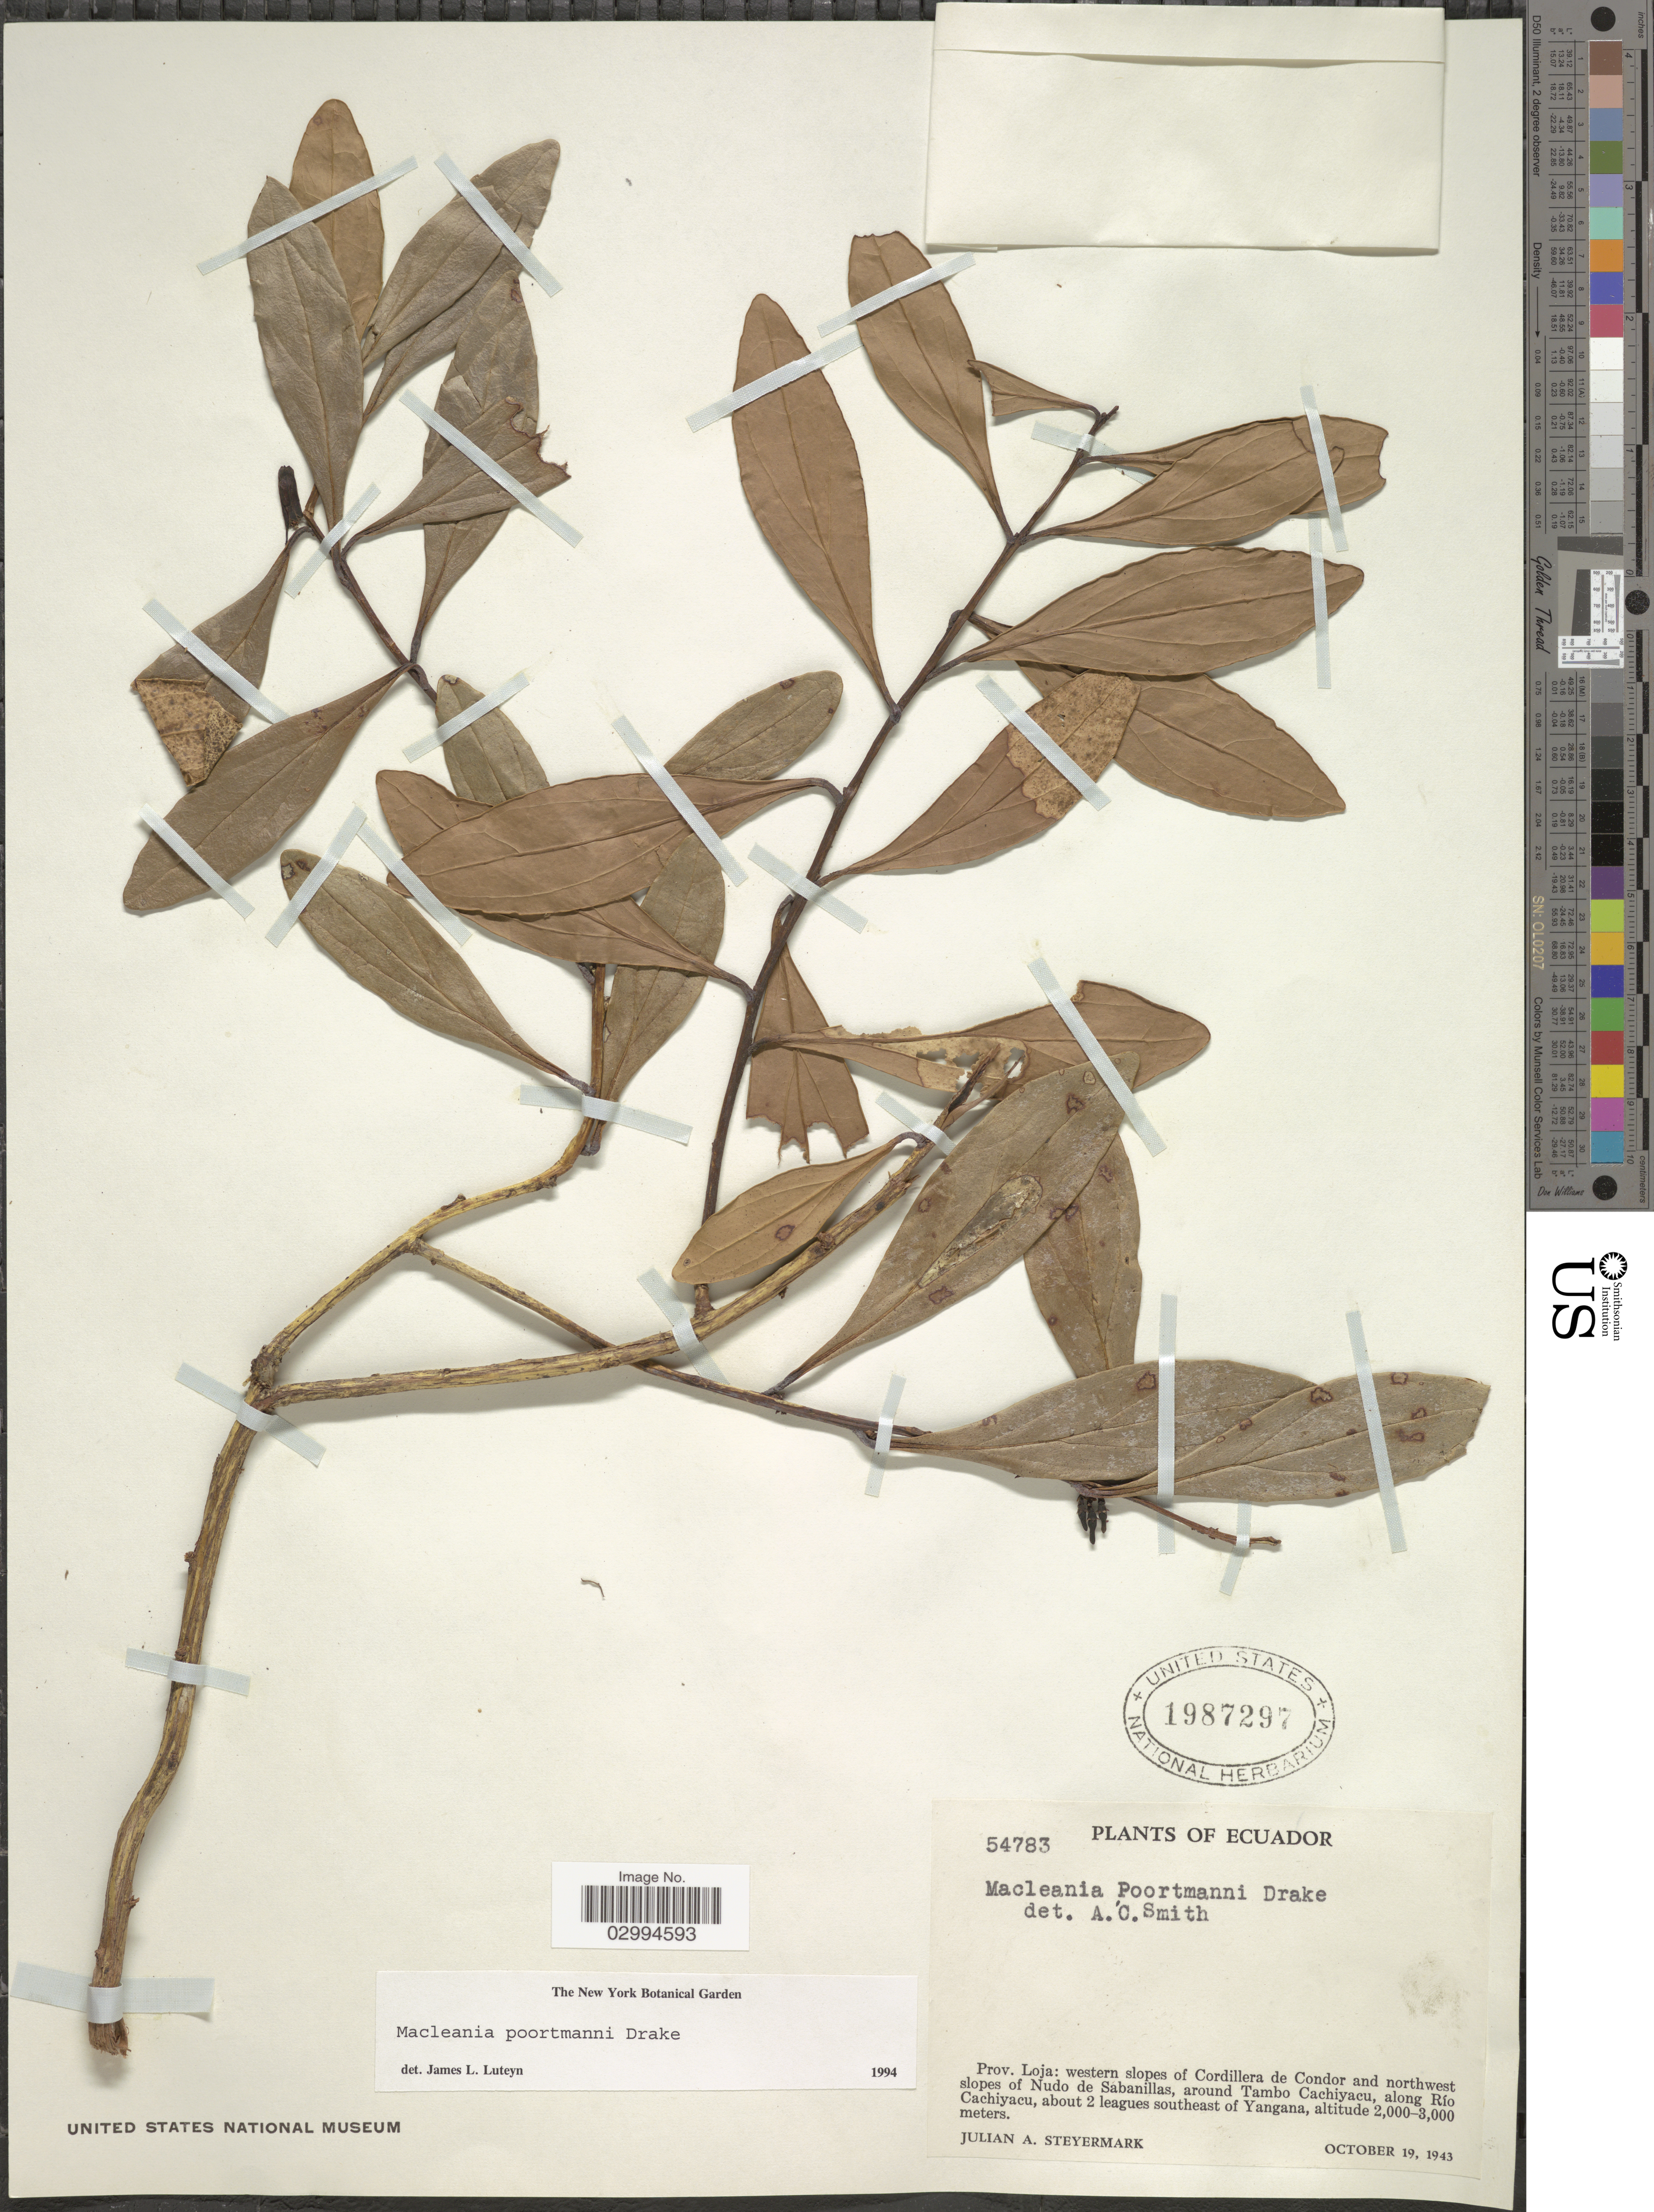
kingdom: Plantae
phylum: Tracheophyta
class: Magnoliopsida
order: Ericales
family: Ericaceae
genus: Macleania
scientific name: Macleania poortmannii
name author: Drake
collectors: J. Steyermark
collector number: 54783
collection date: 1943-10-19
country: Ecuador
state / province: Loja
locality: Western slopes of Cordillera de Condor and northwest slopes of Nudo de Sabanillas, around Tambo Cachiyacu, along Río Cachiyacu, about 2 leagues southeast of Yangana.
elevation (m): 2000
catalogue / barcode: US 1987297